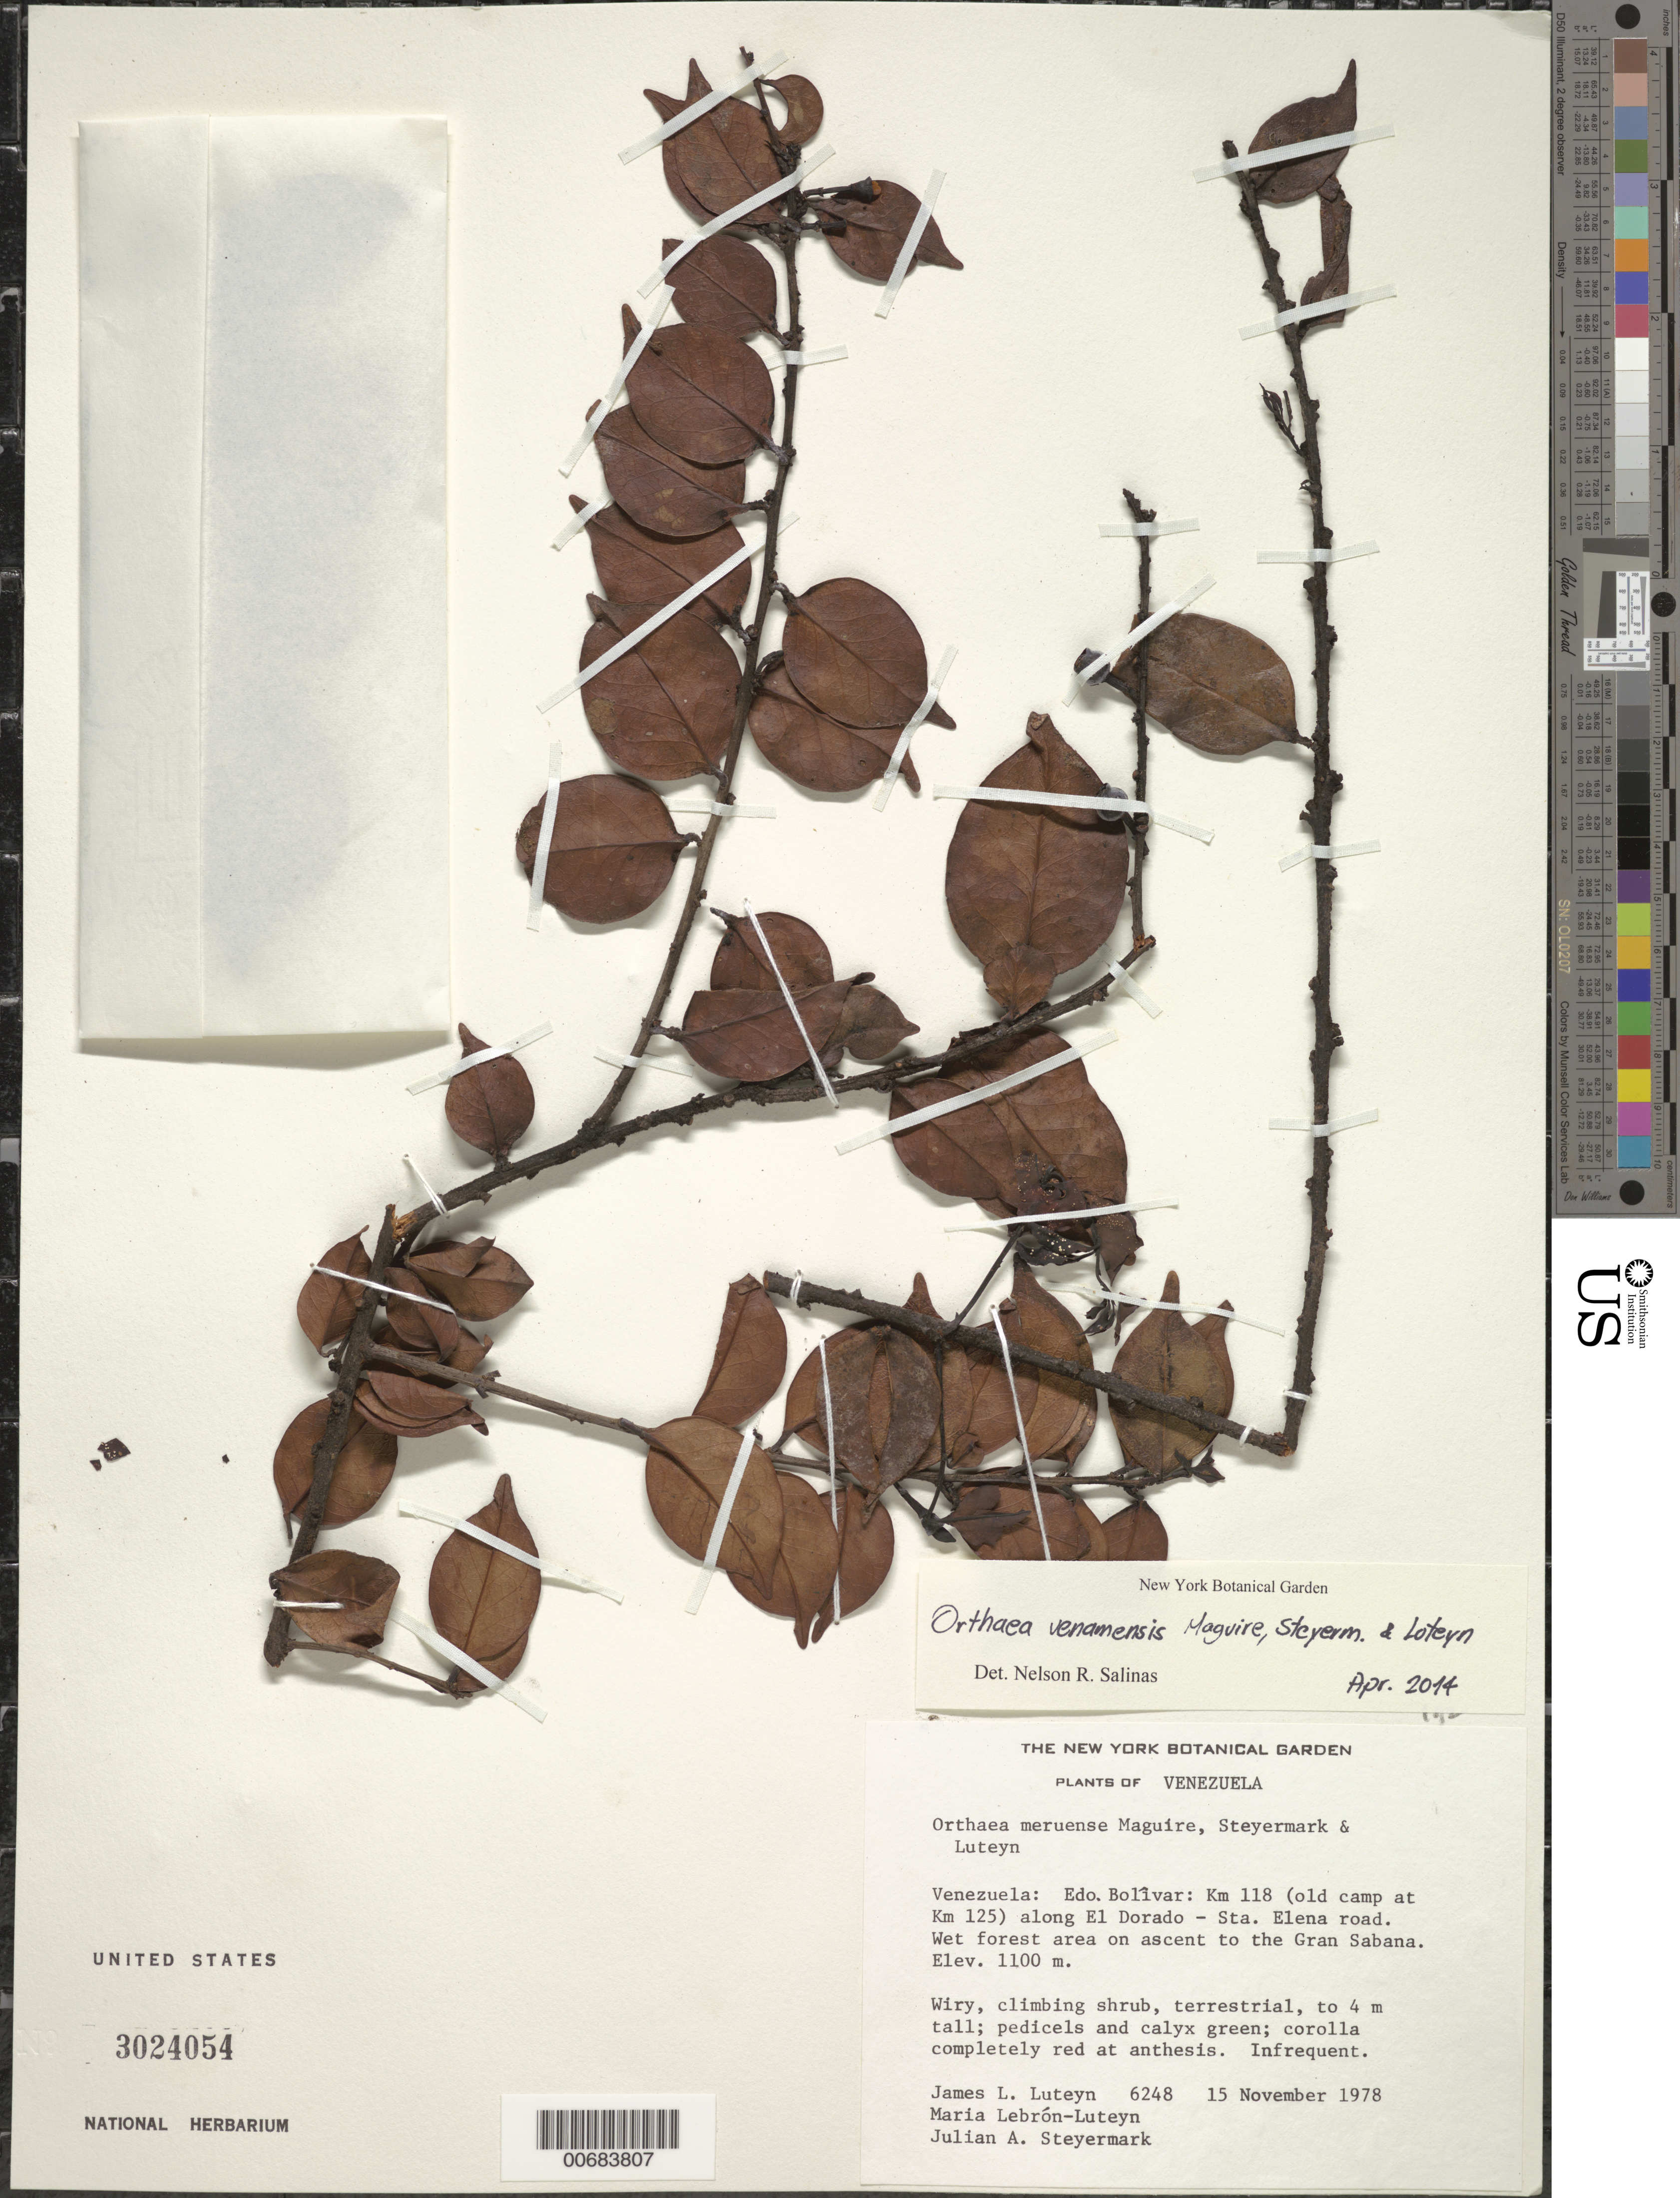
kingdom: Plantae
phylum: Tracheophyta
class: Magnoliopsida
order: Ericales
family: Ericaceae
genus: Orthaea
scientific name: Orthaea merumensis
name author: Maguire et al.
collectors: J. L. Luteyn, M. L. Lebrón-Luteyn & J. Steyermark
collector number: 6248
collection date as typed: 15-Nov-78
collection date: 1978-11-15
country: Venezuela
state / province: Bolívar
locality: El Dorado to Sta. Elena road, km 118, near Gran Sabana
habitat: Wet forest area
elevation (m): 1100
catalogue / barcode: US 3024054